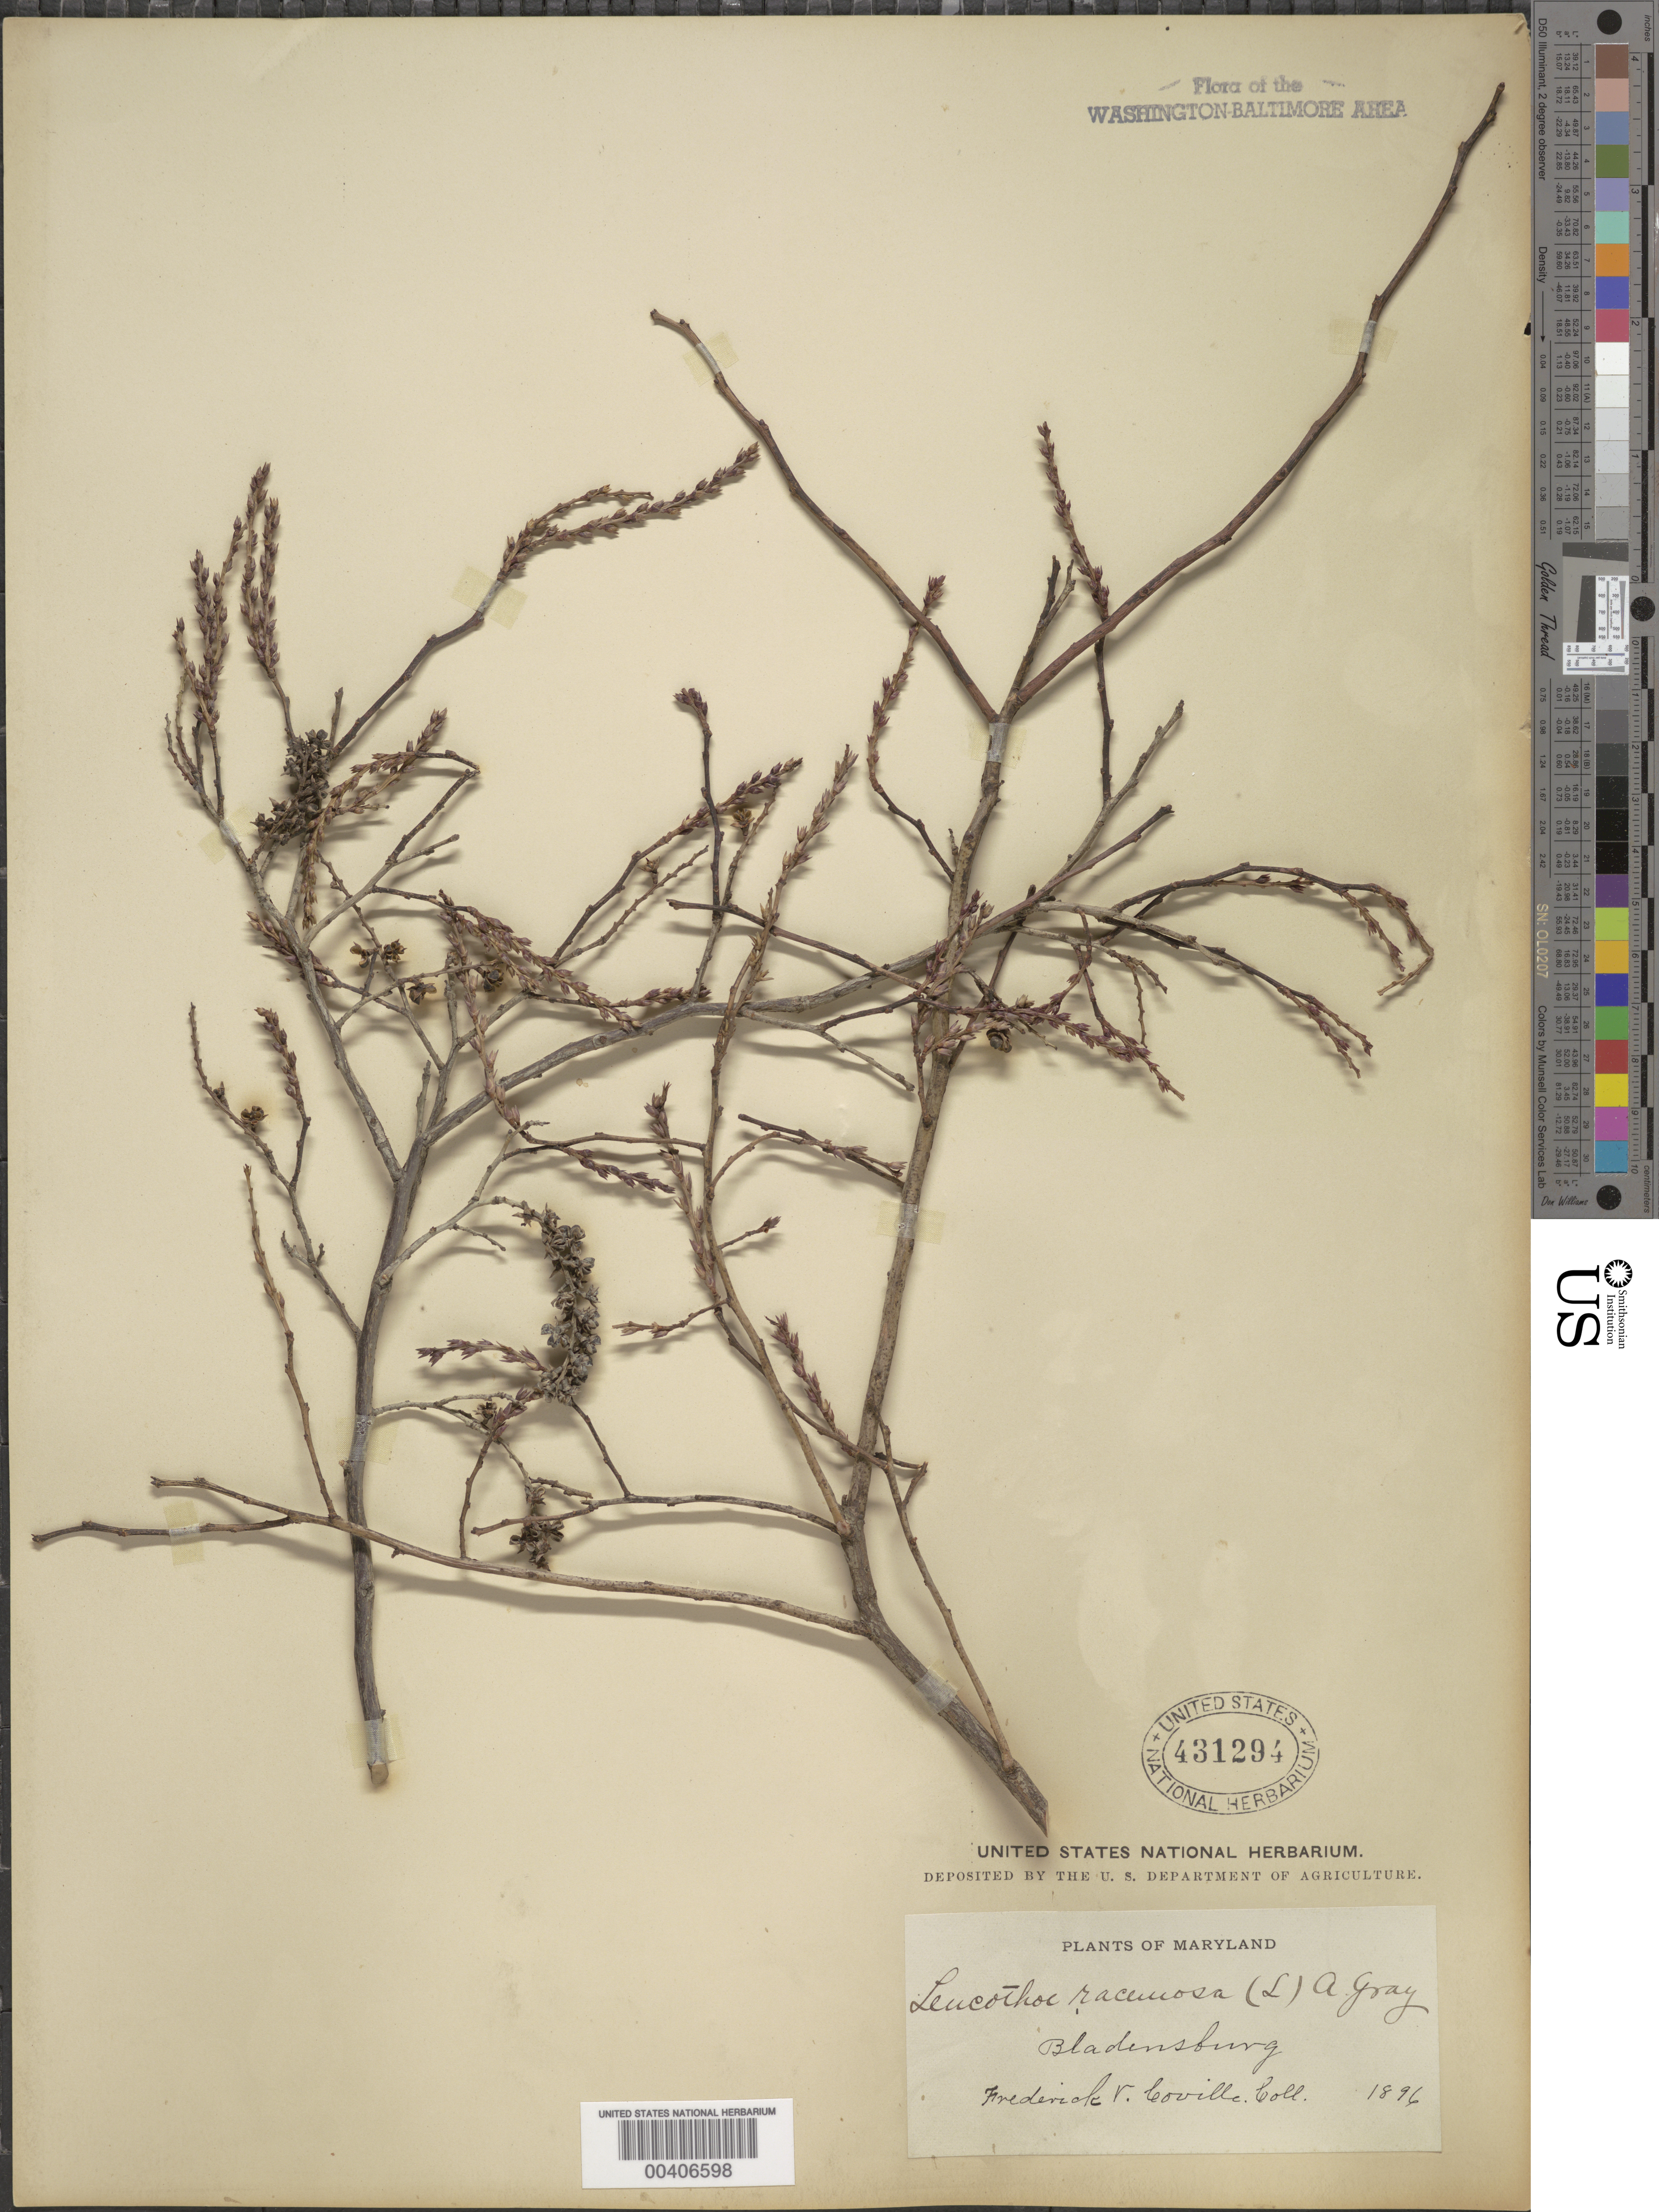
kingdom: Plantae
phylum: Tracheophyta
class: Magnoliopsida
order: Ericales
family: Ericaceae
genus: Leucothoe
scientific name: Leucothoë racemosa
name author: (L.) A. Gray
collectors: F. V. Coville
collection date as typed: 1896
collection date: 1896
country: United States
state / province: Maryland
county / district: Prince George's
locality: Bladensburg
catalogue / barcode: US 431294